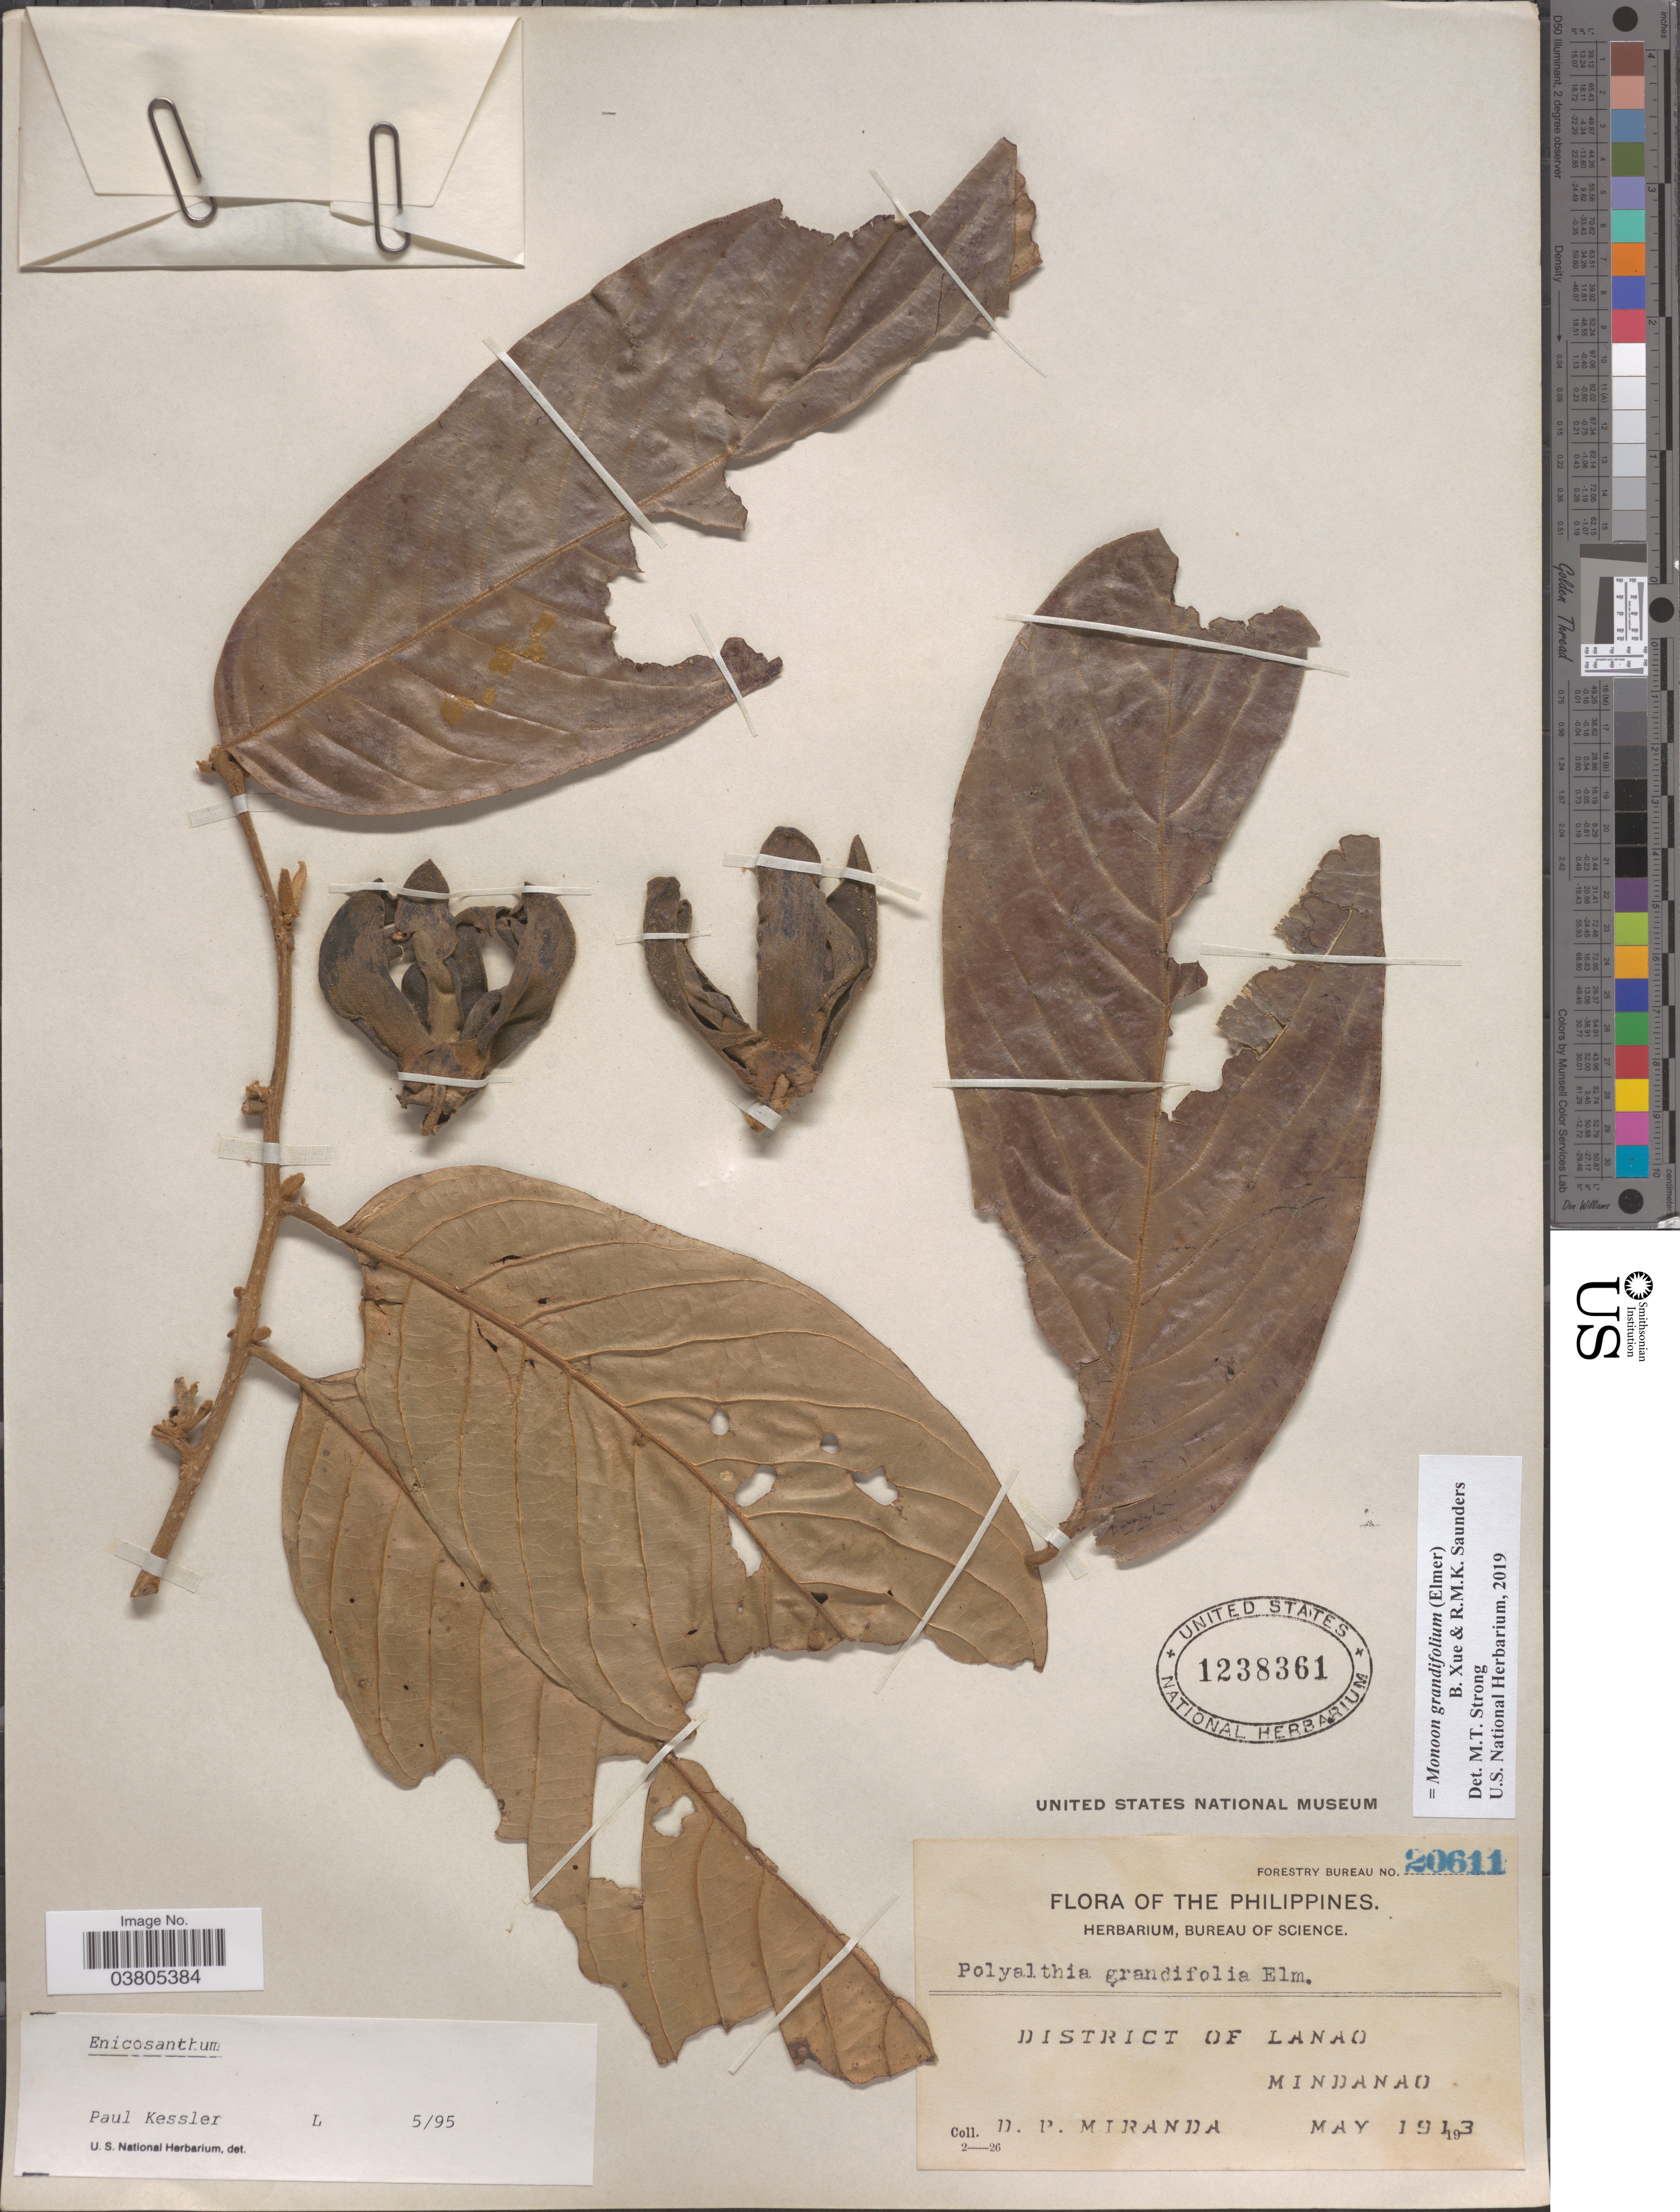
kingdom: Plantae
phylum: Tracheophyta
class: Magnoliopsida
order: Magnoliales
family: Annonaceae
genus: Monoon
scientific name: Monoon grandifolium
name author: (Elmer) B. Xue & R.M.K. Saunders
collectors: D. P. Miranda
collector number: Forestry Bureau 20611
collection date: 1913-05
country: Philippines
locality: District of Lanao, Mindanao.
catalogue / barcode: US 1238361